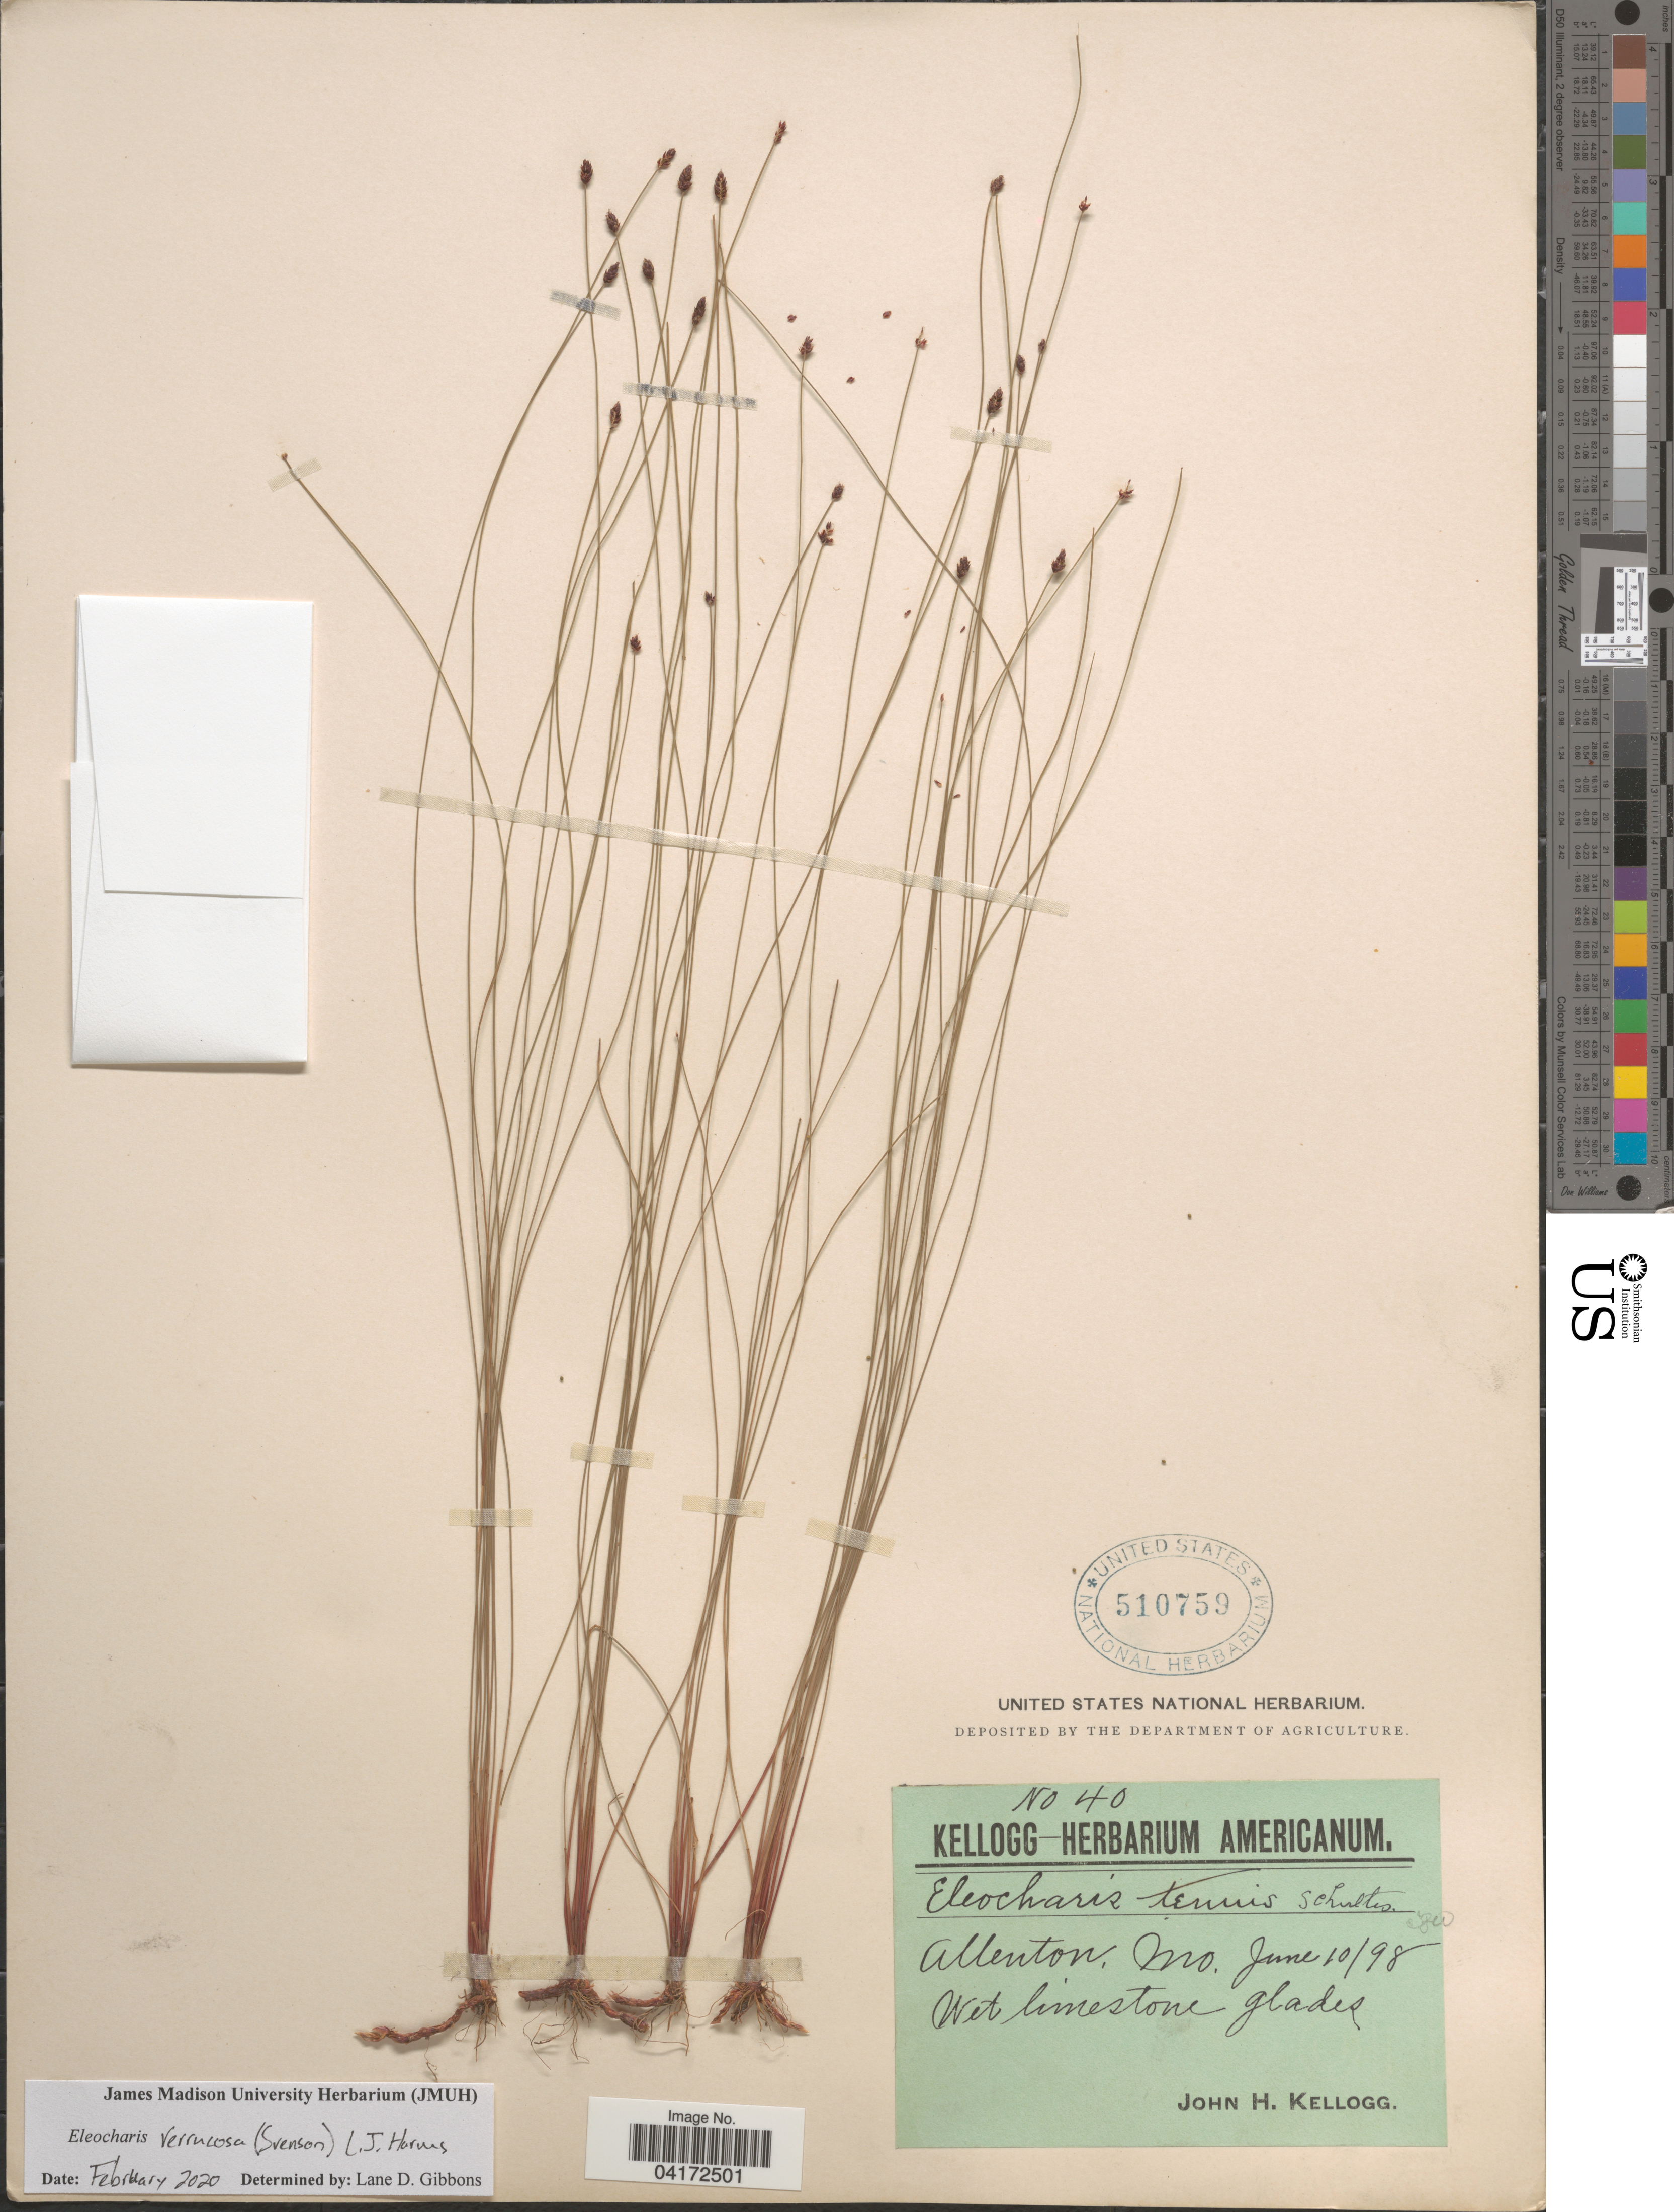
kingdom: Plantae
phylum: Tracheophyta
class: Liliopsida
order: Poales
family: Cyperaceae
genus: Eleocharis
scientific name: Eleocharis verrucosa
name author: (Svenson) L. J. Harms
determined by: Gibbons, Lane D.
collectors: J. H. Kellogg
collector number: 40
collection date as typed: Transcribed d/m/y: 10/6/98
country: United States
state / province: Missouri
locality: Allenton.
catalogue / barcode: US 510759